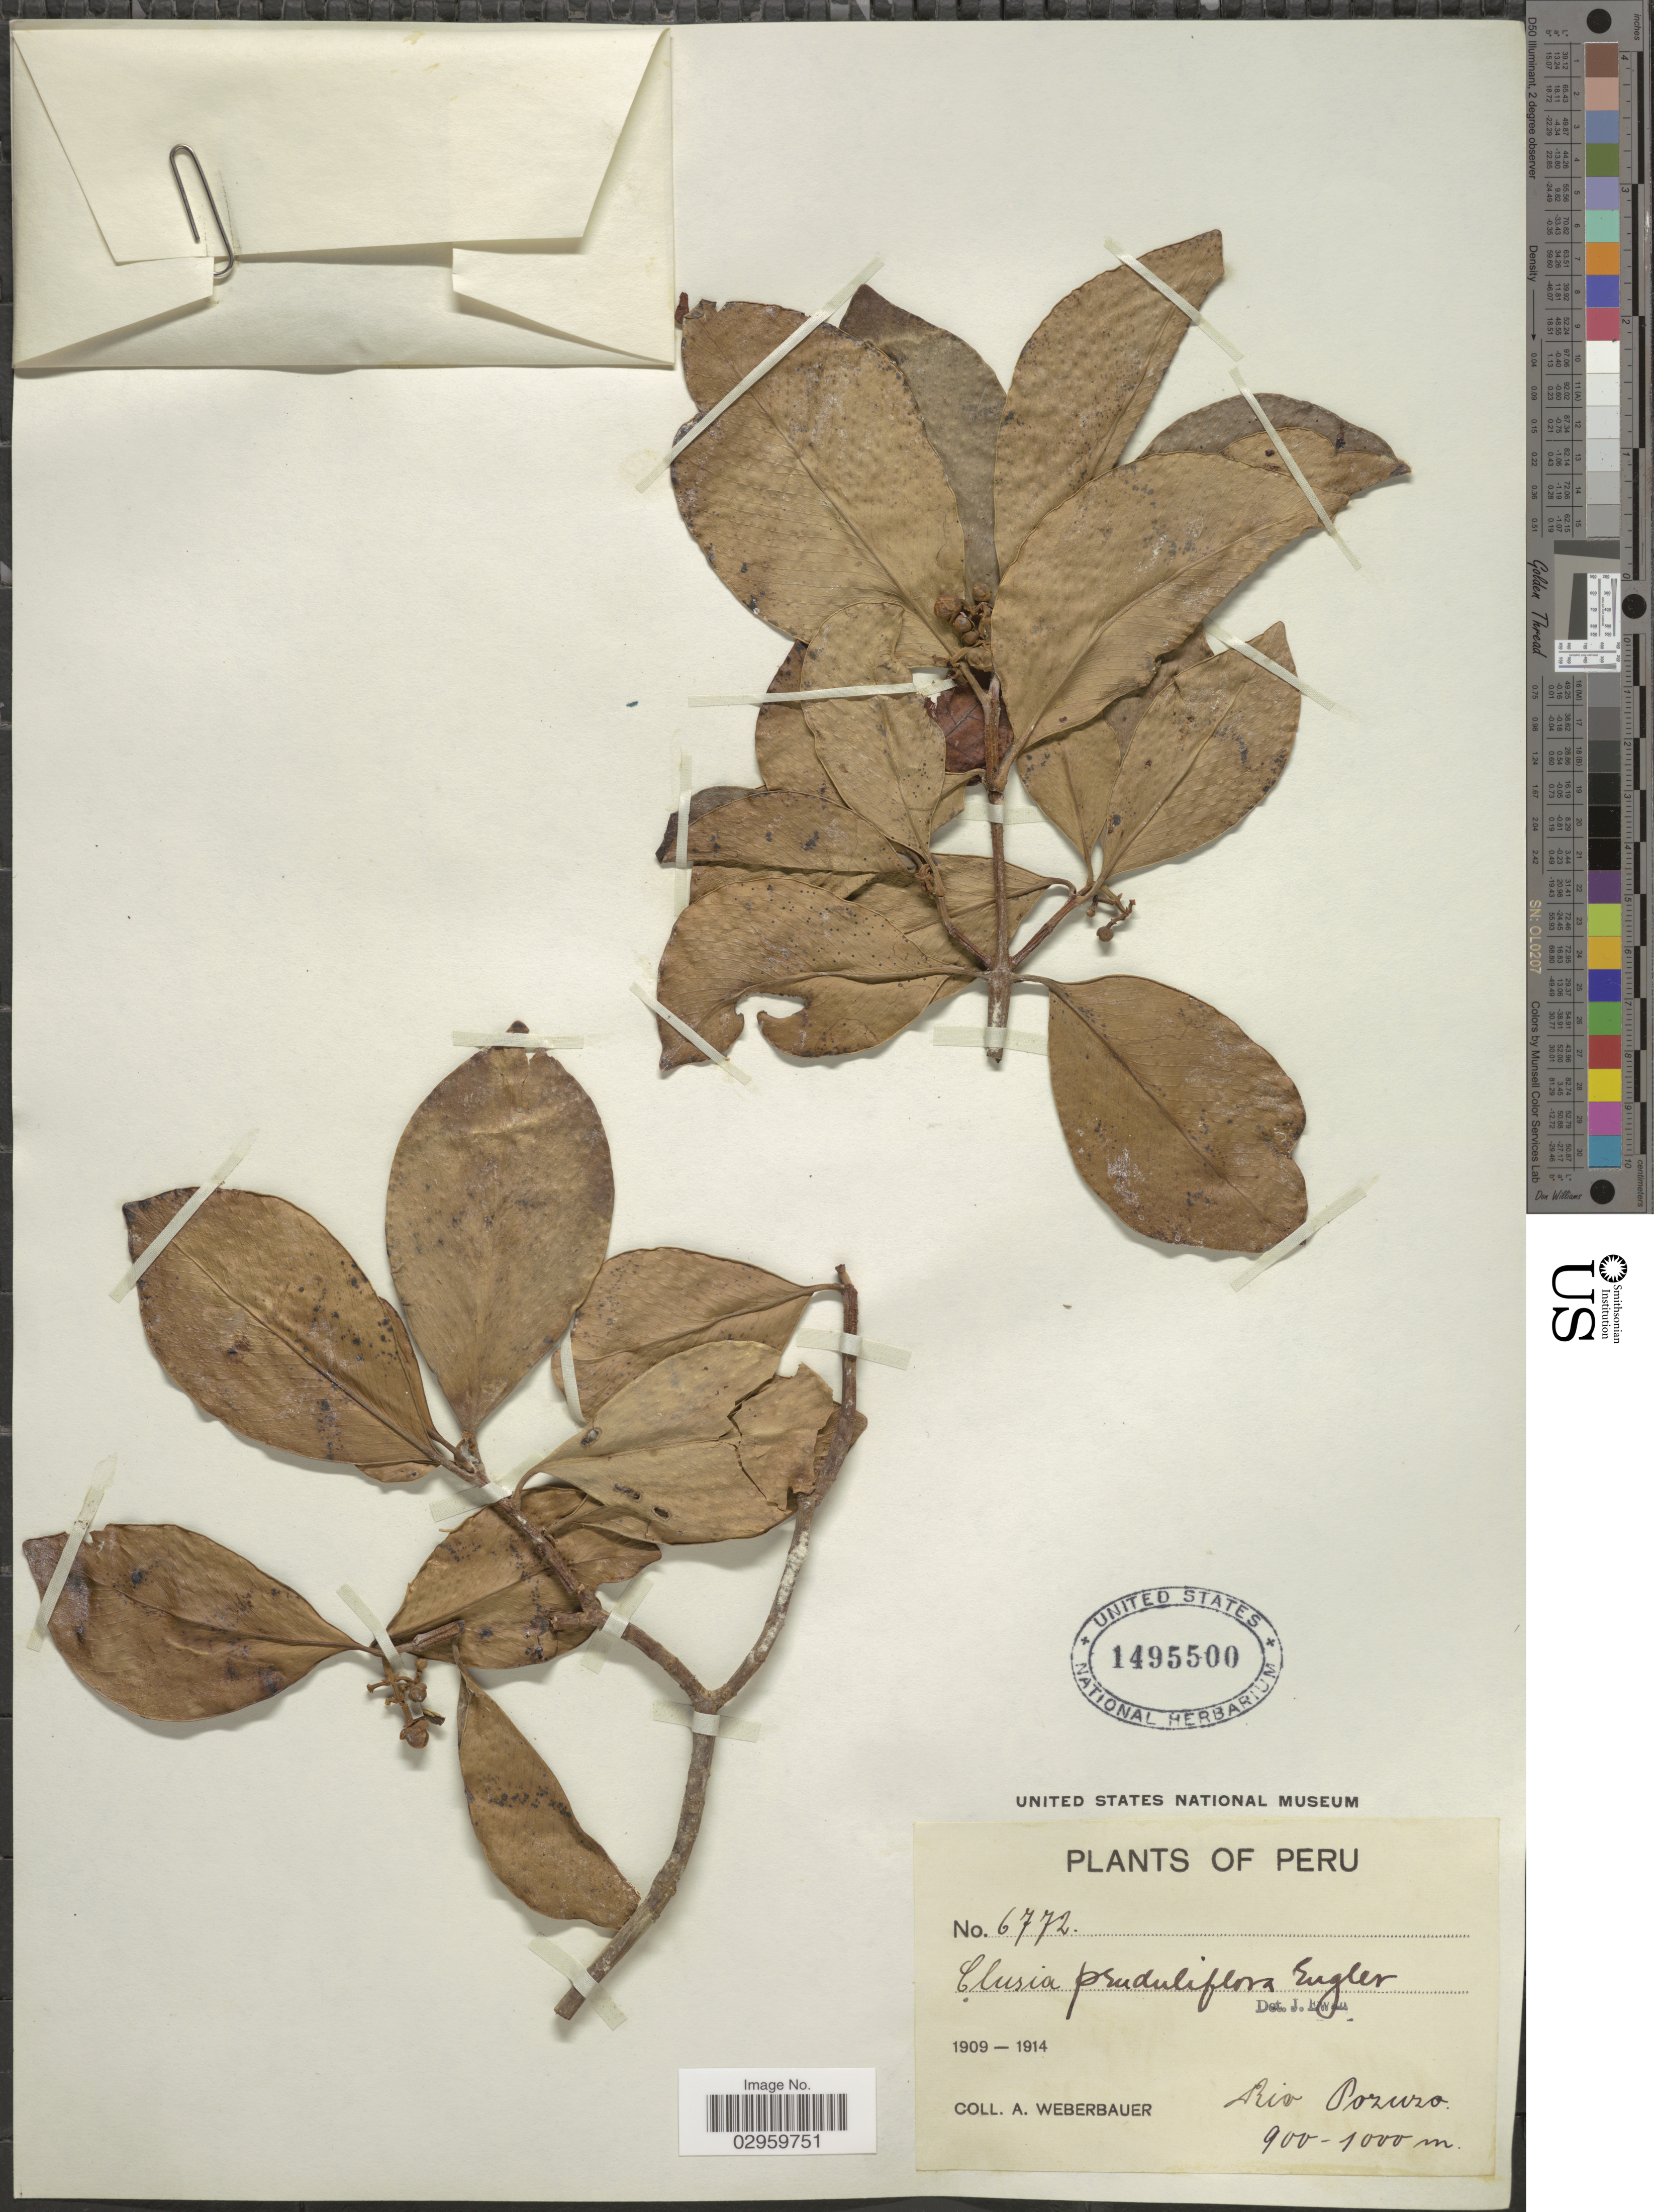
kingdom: Plantae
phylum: Tracheophyta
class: Magnoliopsida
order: Malpighiales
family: Clusiaceae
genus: Clusia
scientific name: Clusia penduliflora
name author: Engl.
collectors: A. Weberbauer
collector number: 6772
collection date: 1909/1914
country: Peru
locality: Rio Pozuzo.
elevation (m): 900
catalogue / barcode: US 1495500